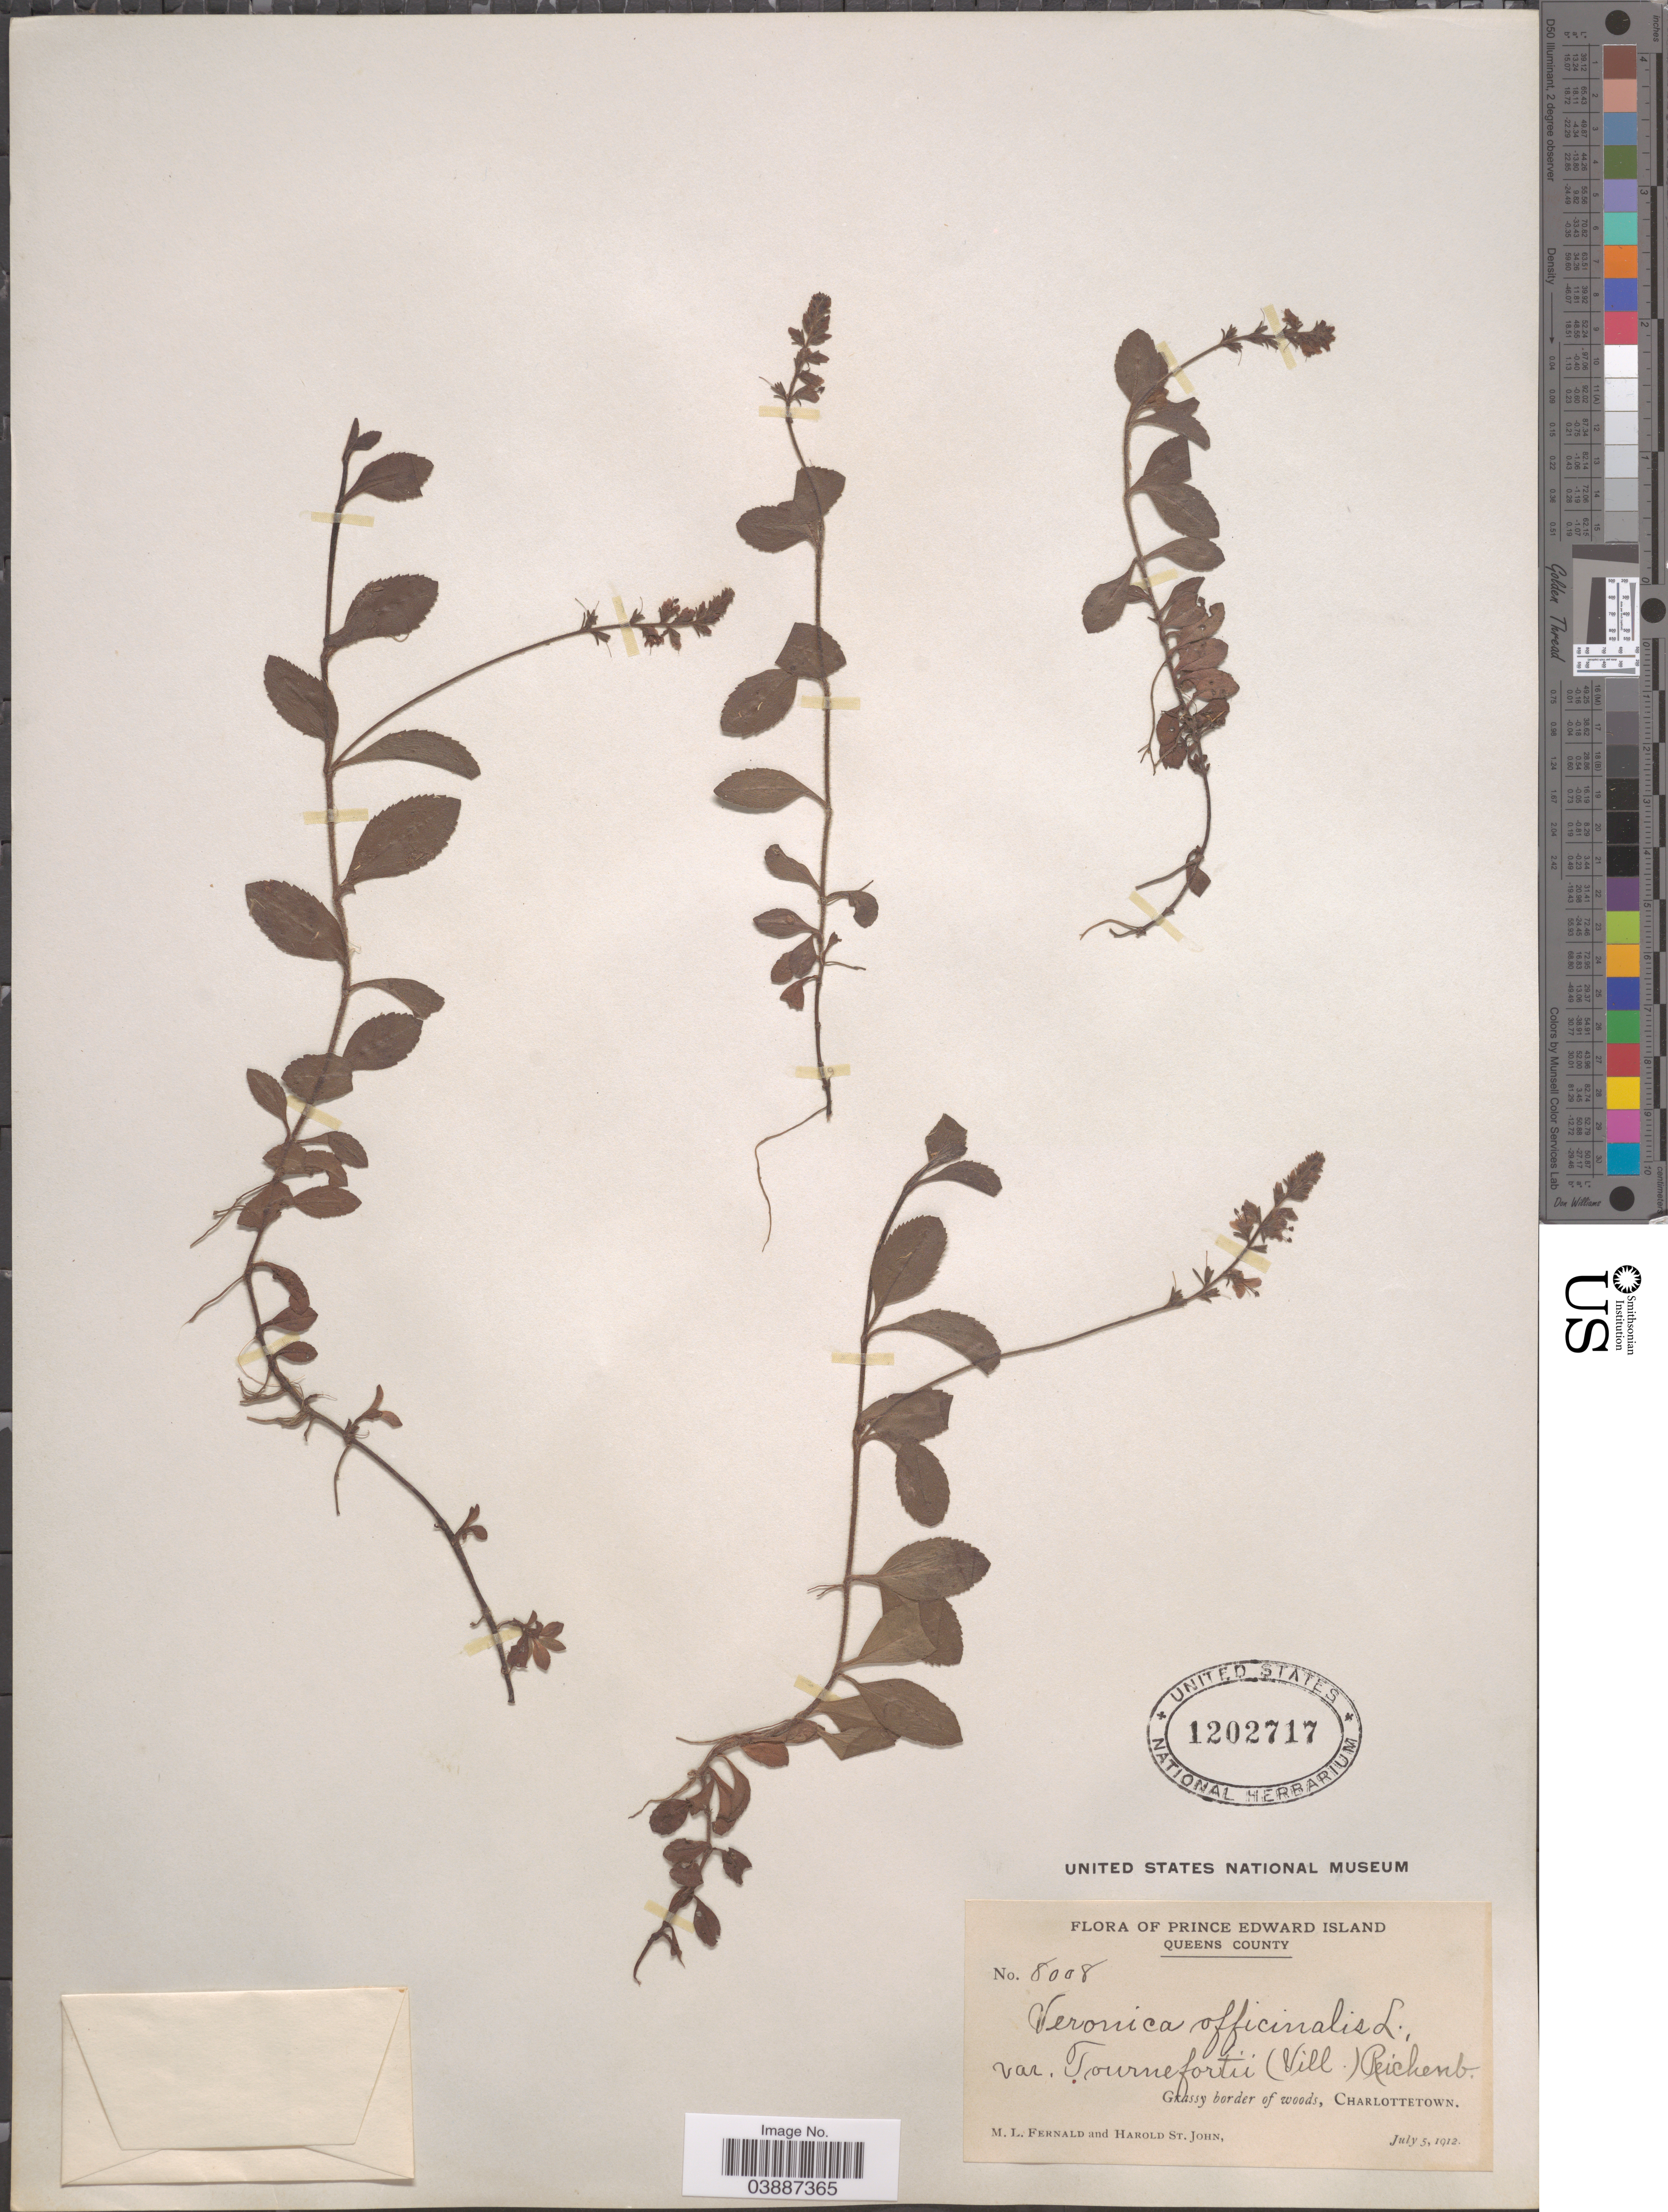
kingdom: Plantae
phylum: Tracheophyta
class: Magnoliopsida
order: Lamiales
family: Plantaginaceae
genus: Veronica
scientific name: Veronica officinalis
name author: L.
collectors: M. L. Fernald & H. St. John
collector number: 8008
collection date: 1912-07-05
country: Canada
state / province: Prince Edward Island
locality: Queens County. Charlottetown.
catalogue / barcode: US 1202717